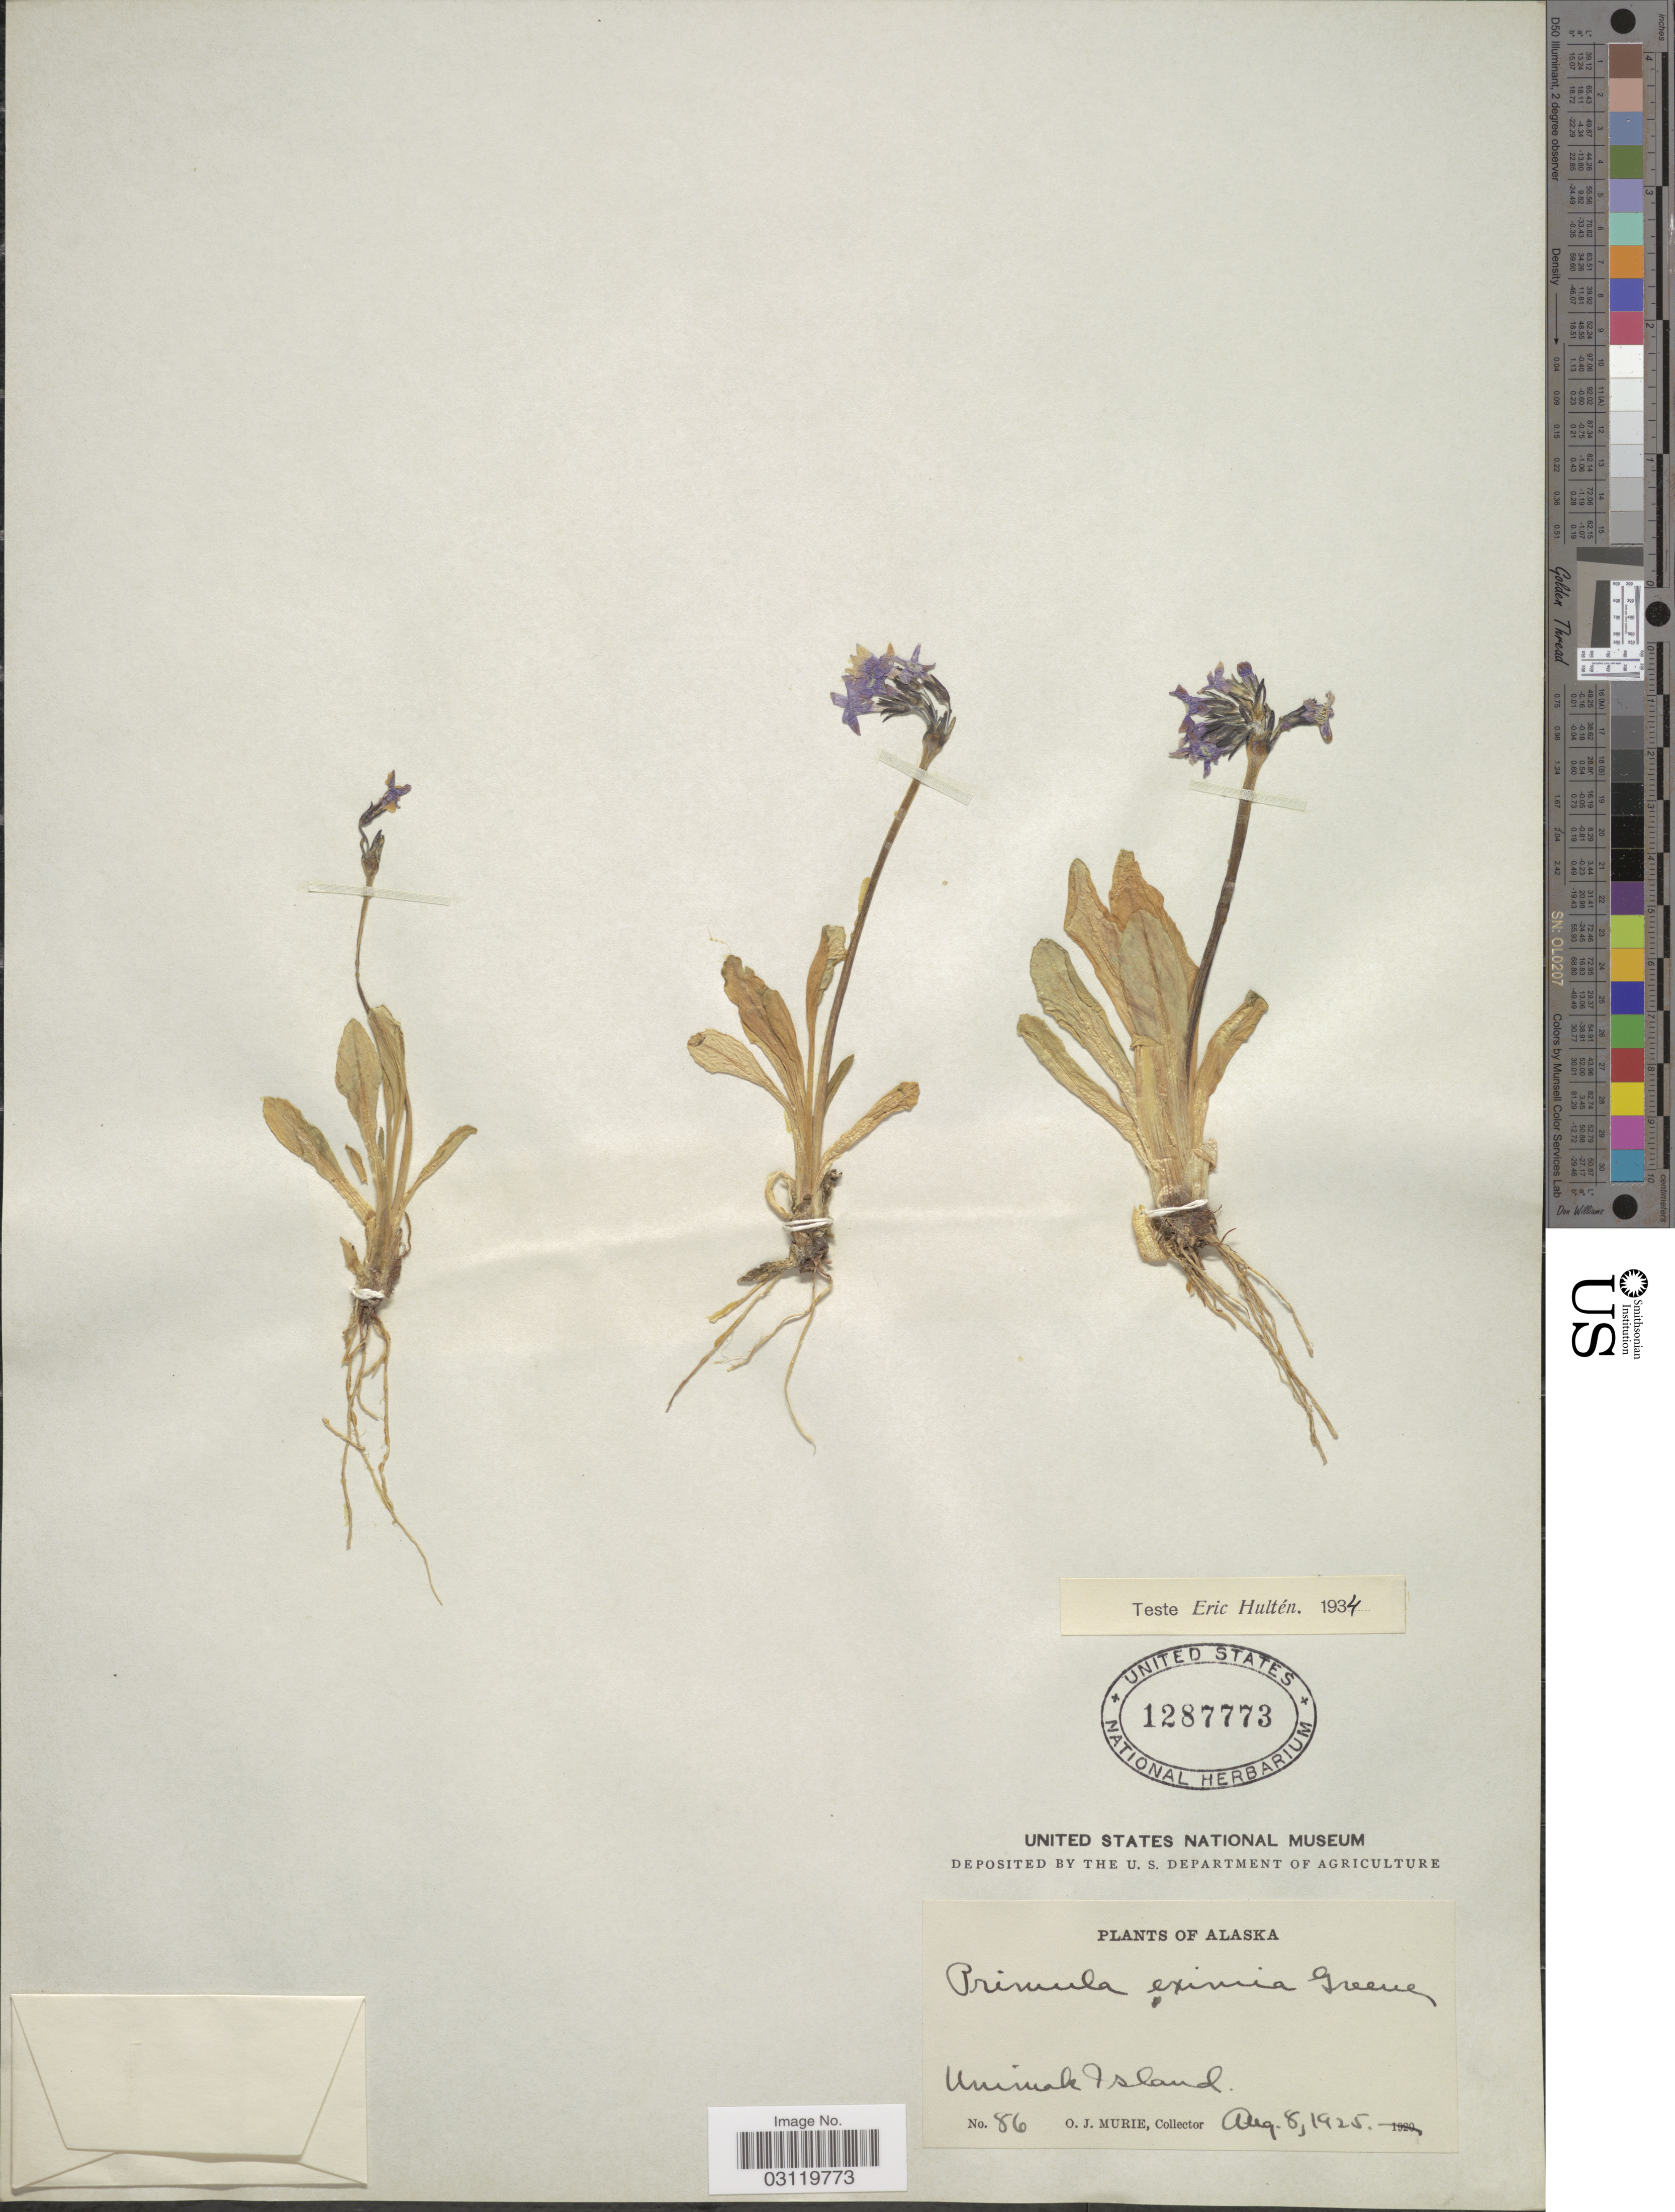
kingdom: Plantae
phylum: Tracheophyta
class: Magnoliopsida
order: Ericales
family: Primulaceae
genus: Primula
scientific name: Primula tschuktschorum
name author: Kjellm.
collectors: O. Murie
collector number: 86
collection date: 1925-08-08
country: United States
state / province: Alaska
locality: Unimak Island.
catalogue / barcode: US 1287773